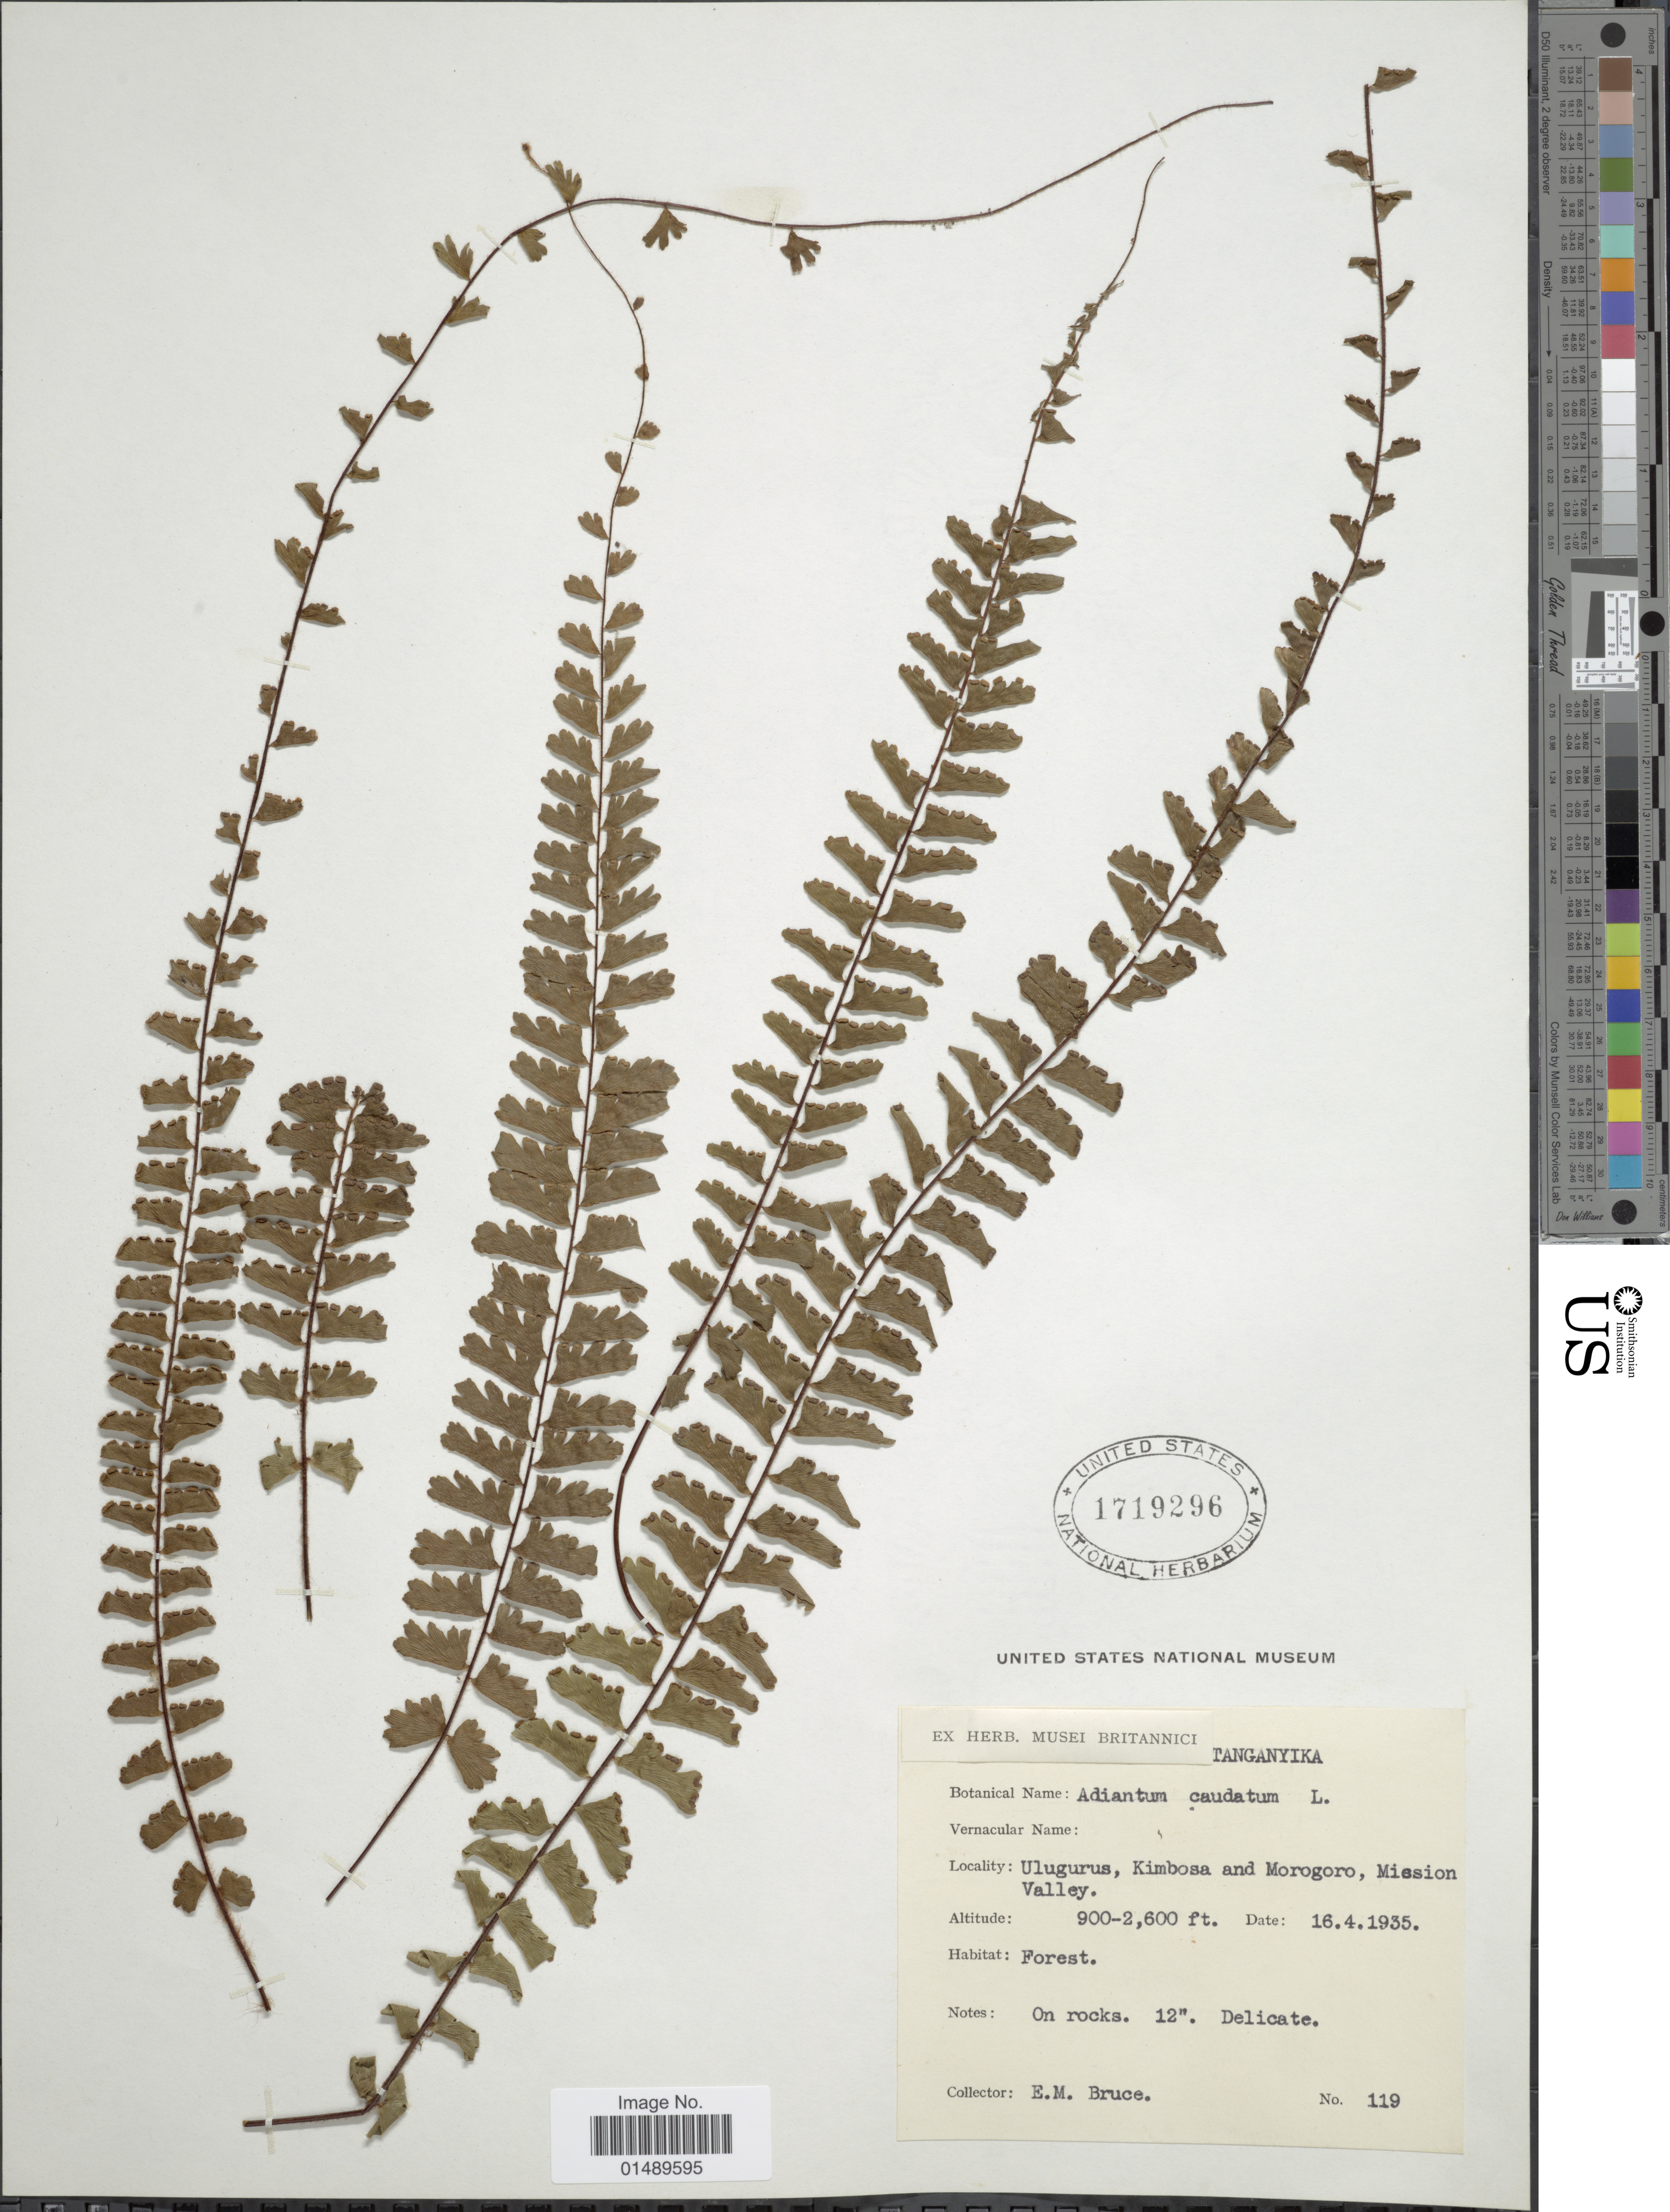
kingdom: Plantae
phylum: Tracheophyta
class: Polypodiopsida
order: Polypodiales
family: Pteridaceae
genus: Adiantum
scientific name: Adiantum caudatum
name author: L.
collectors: E. Bruce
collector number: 119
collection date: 1935-04-16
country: Tanzania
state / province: Morogoro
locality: Tanganyika, Ulugurus, Kimbosa nd Morogoro, Mission Valley.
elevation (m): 274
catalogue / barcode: US 1719296